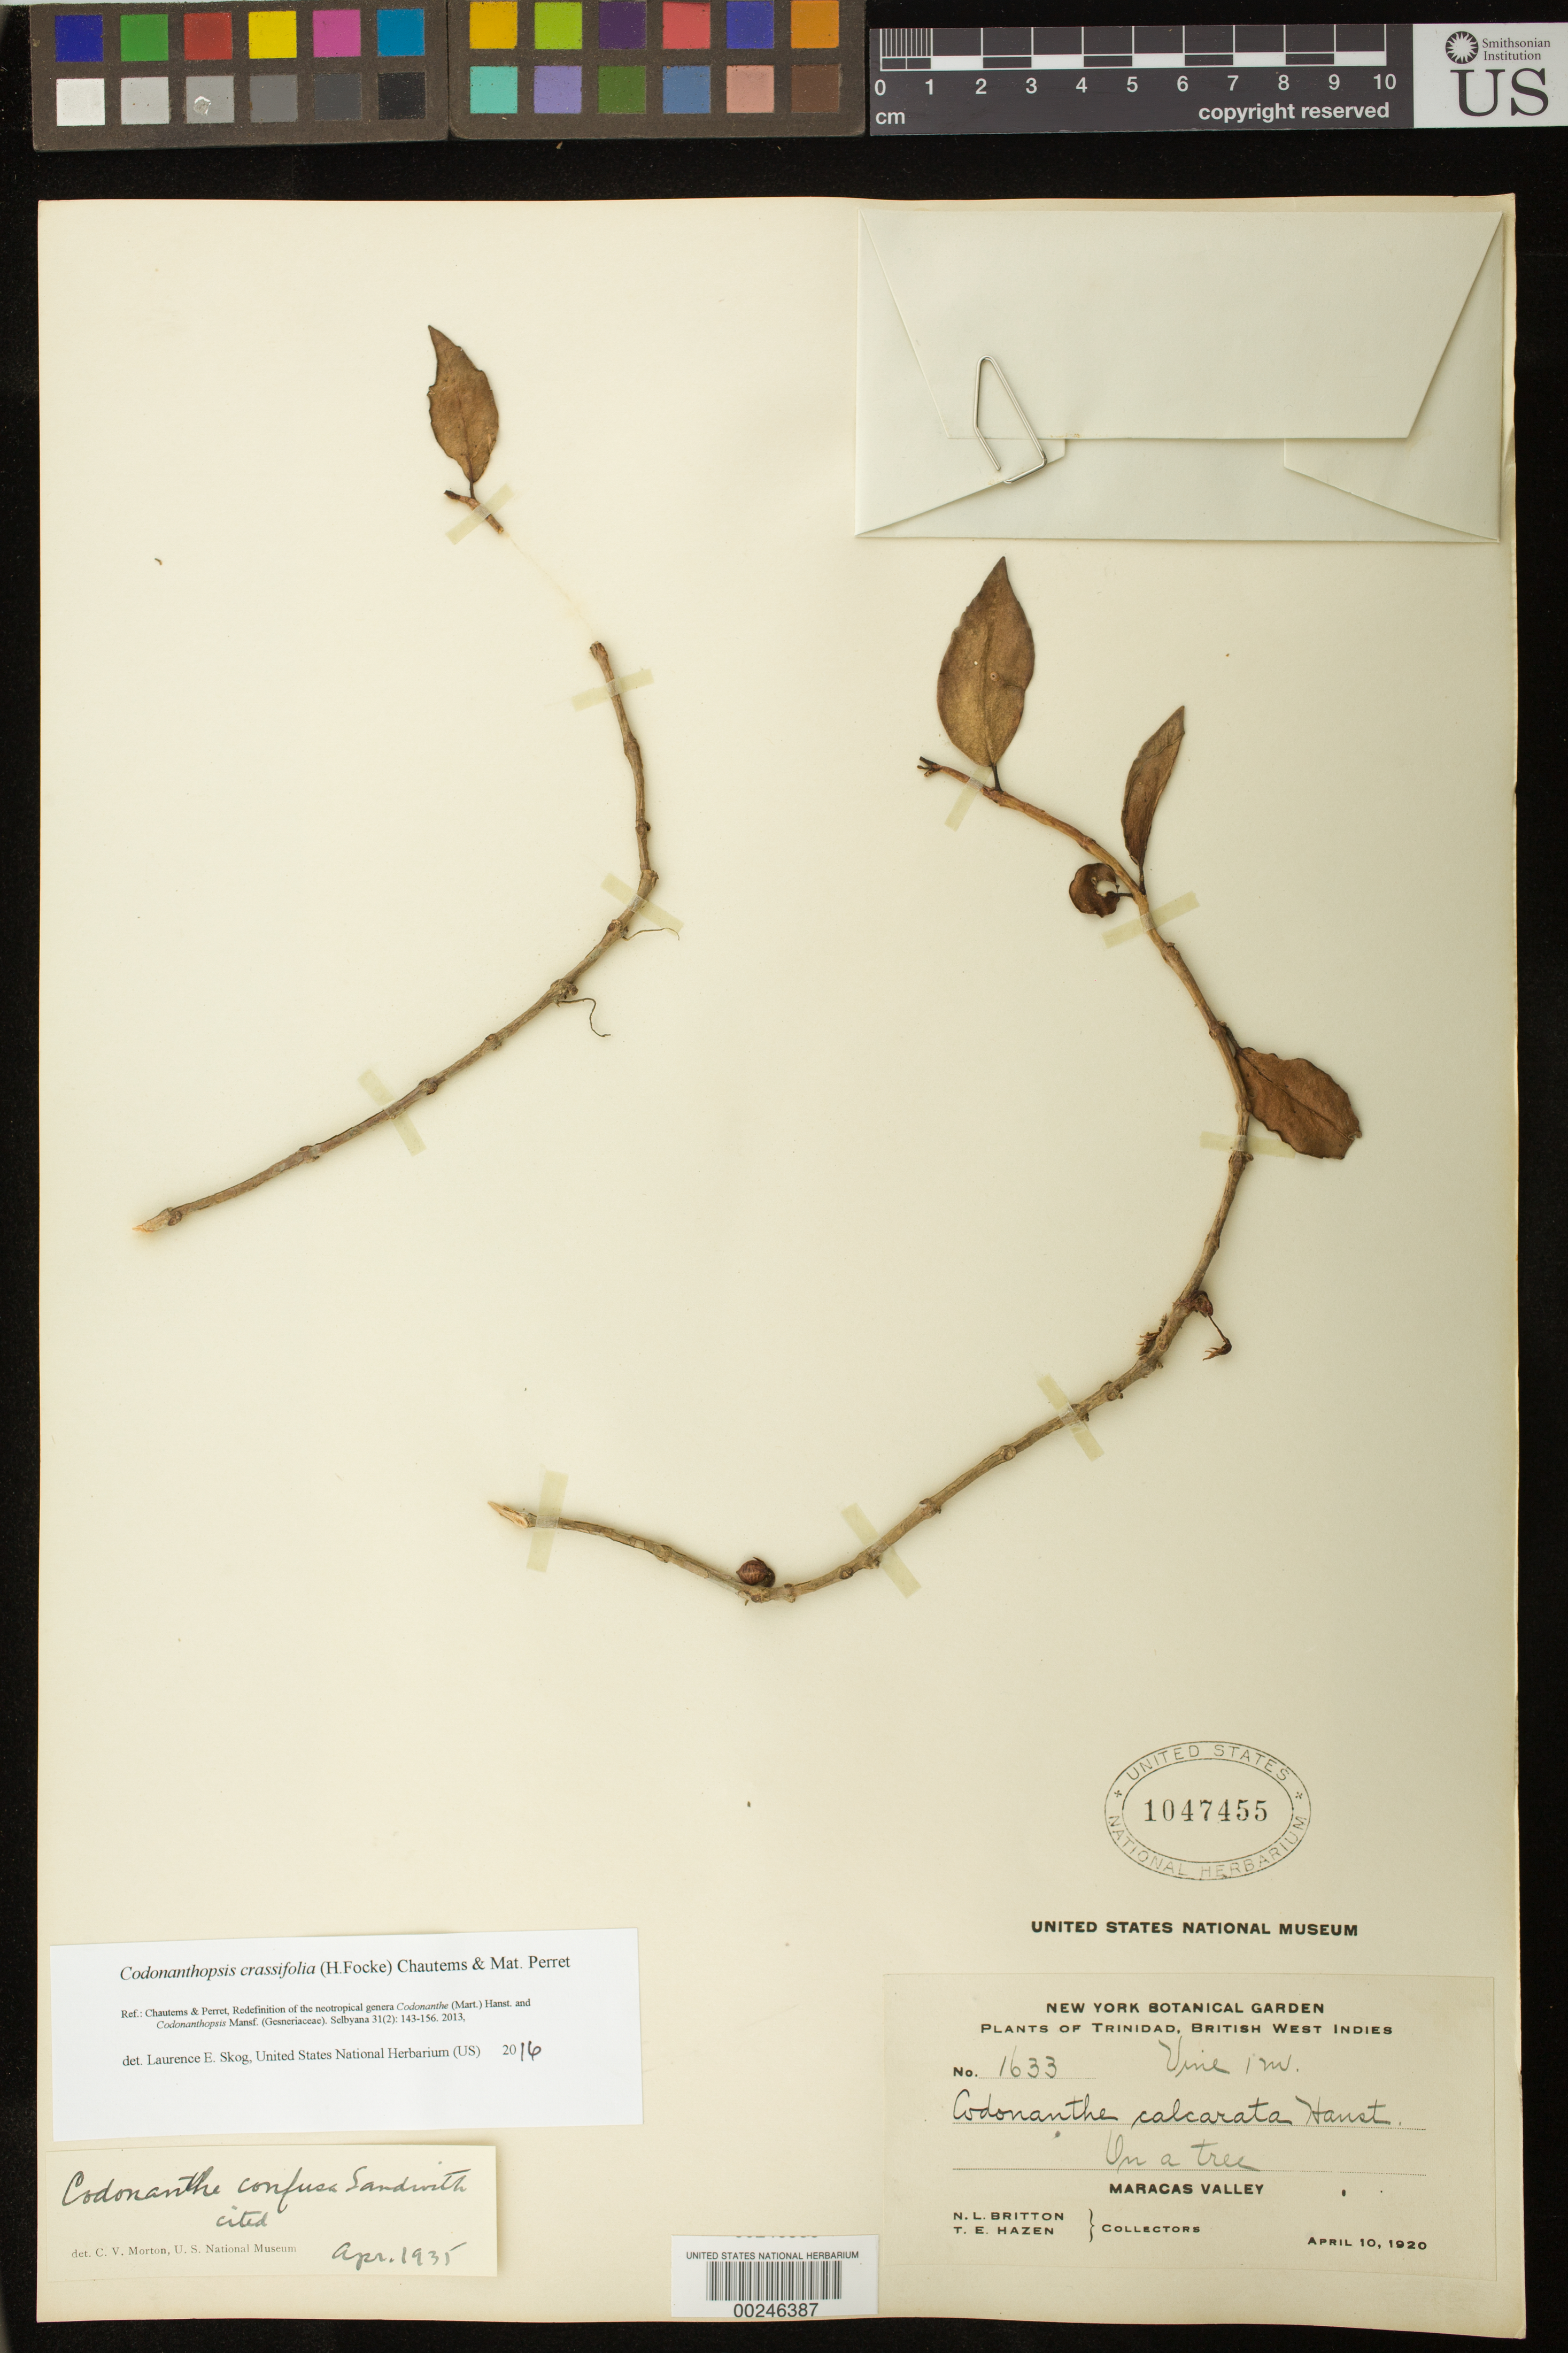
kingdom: Plantae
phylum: Tracheophyta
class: Magnoliopsida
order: Lamiales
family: Gesneriaceae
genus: Codonanthopsis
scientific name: Codonanthopsis crassifolia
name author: (H. Focke) Chautems & Mat.Perret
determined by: Skog, Laurence E.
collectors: N. Britton & T. E. Hazen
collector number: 1633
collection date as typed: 10 Apr 1920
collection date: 1920-04-10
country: Trinidad and Tobago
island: Trinidad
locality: Maracas valley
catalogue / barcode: US 1047455